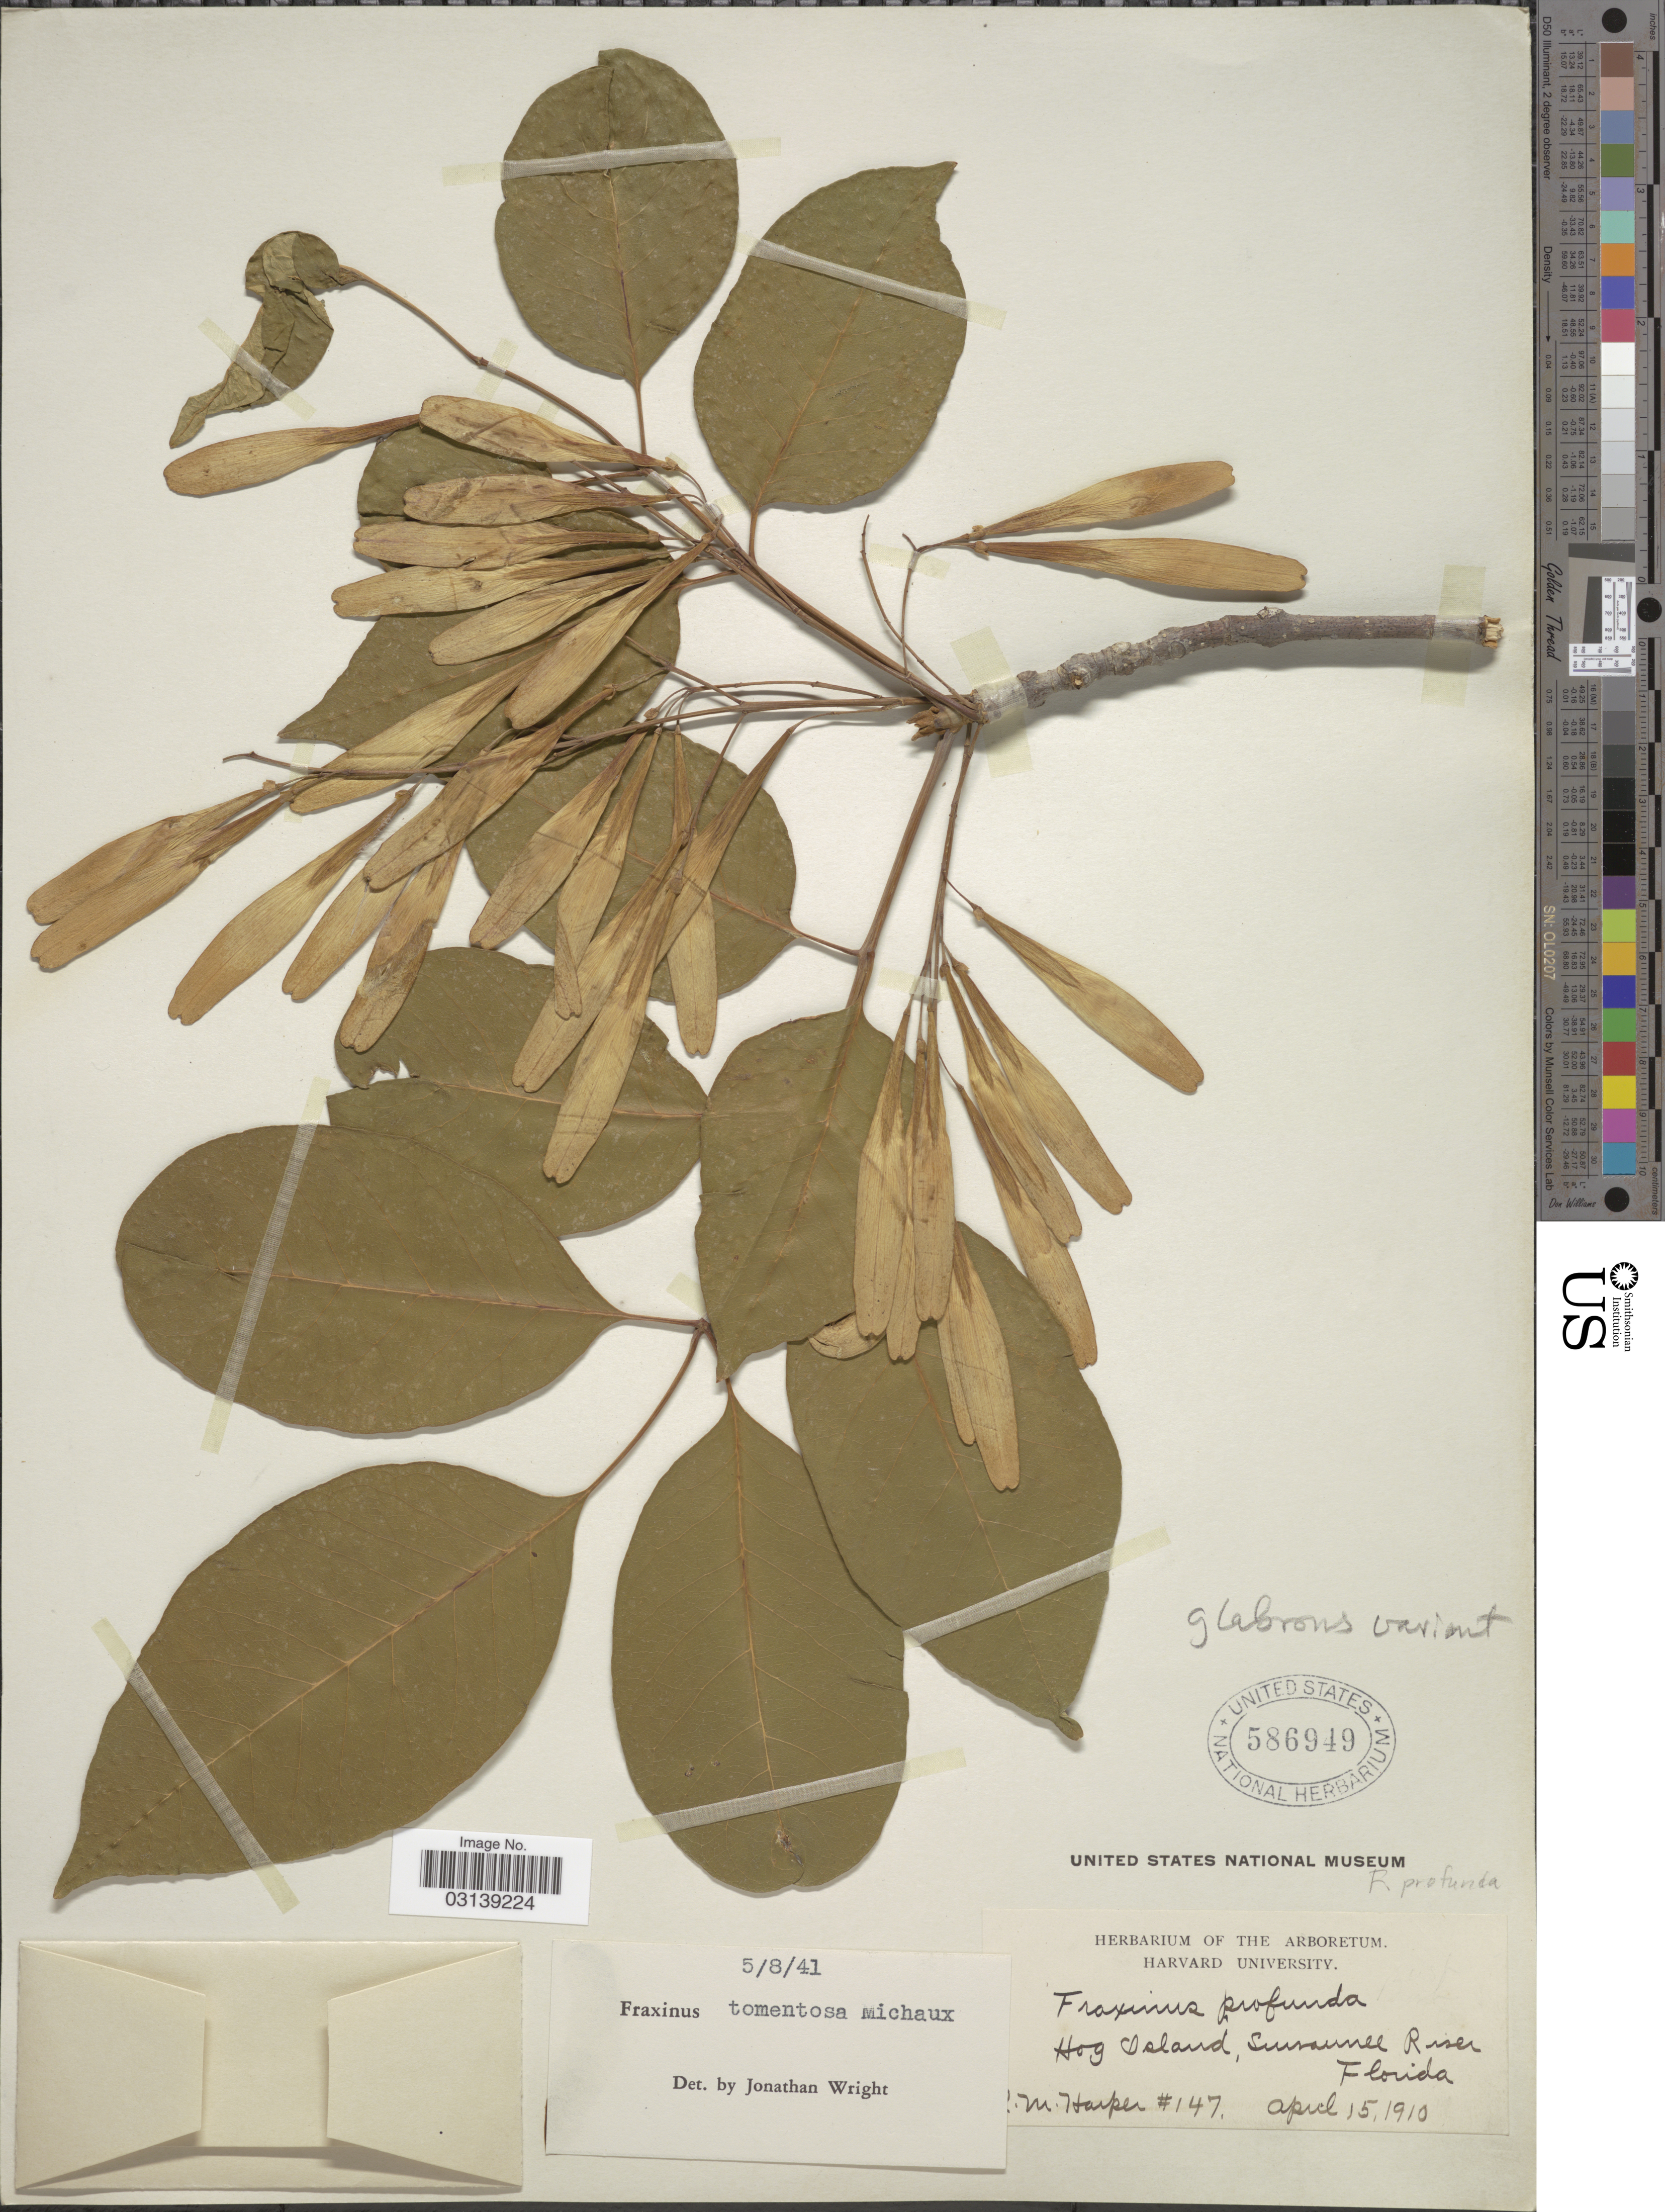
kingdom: Plantae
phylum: Tracheophyta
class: Magnoliopsida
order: Lamiales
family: Oleaceae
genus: Fraxinus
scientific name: Fraxinus profunda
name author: (Bush) Bush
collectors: R. Harper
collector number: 147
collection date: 1910-04-15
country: United States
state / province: Florida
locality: Hog Island, Suwannee River.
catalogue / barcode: US 586949